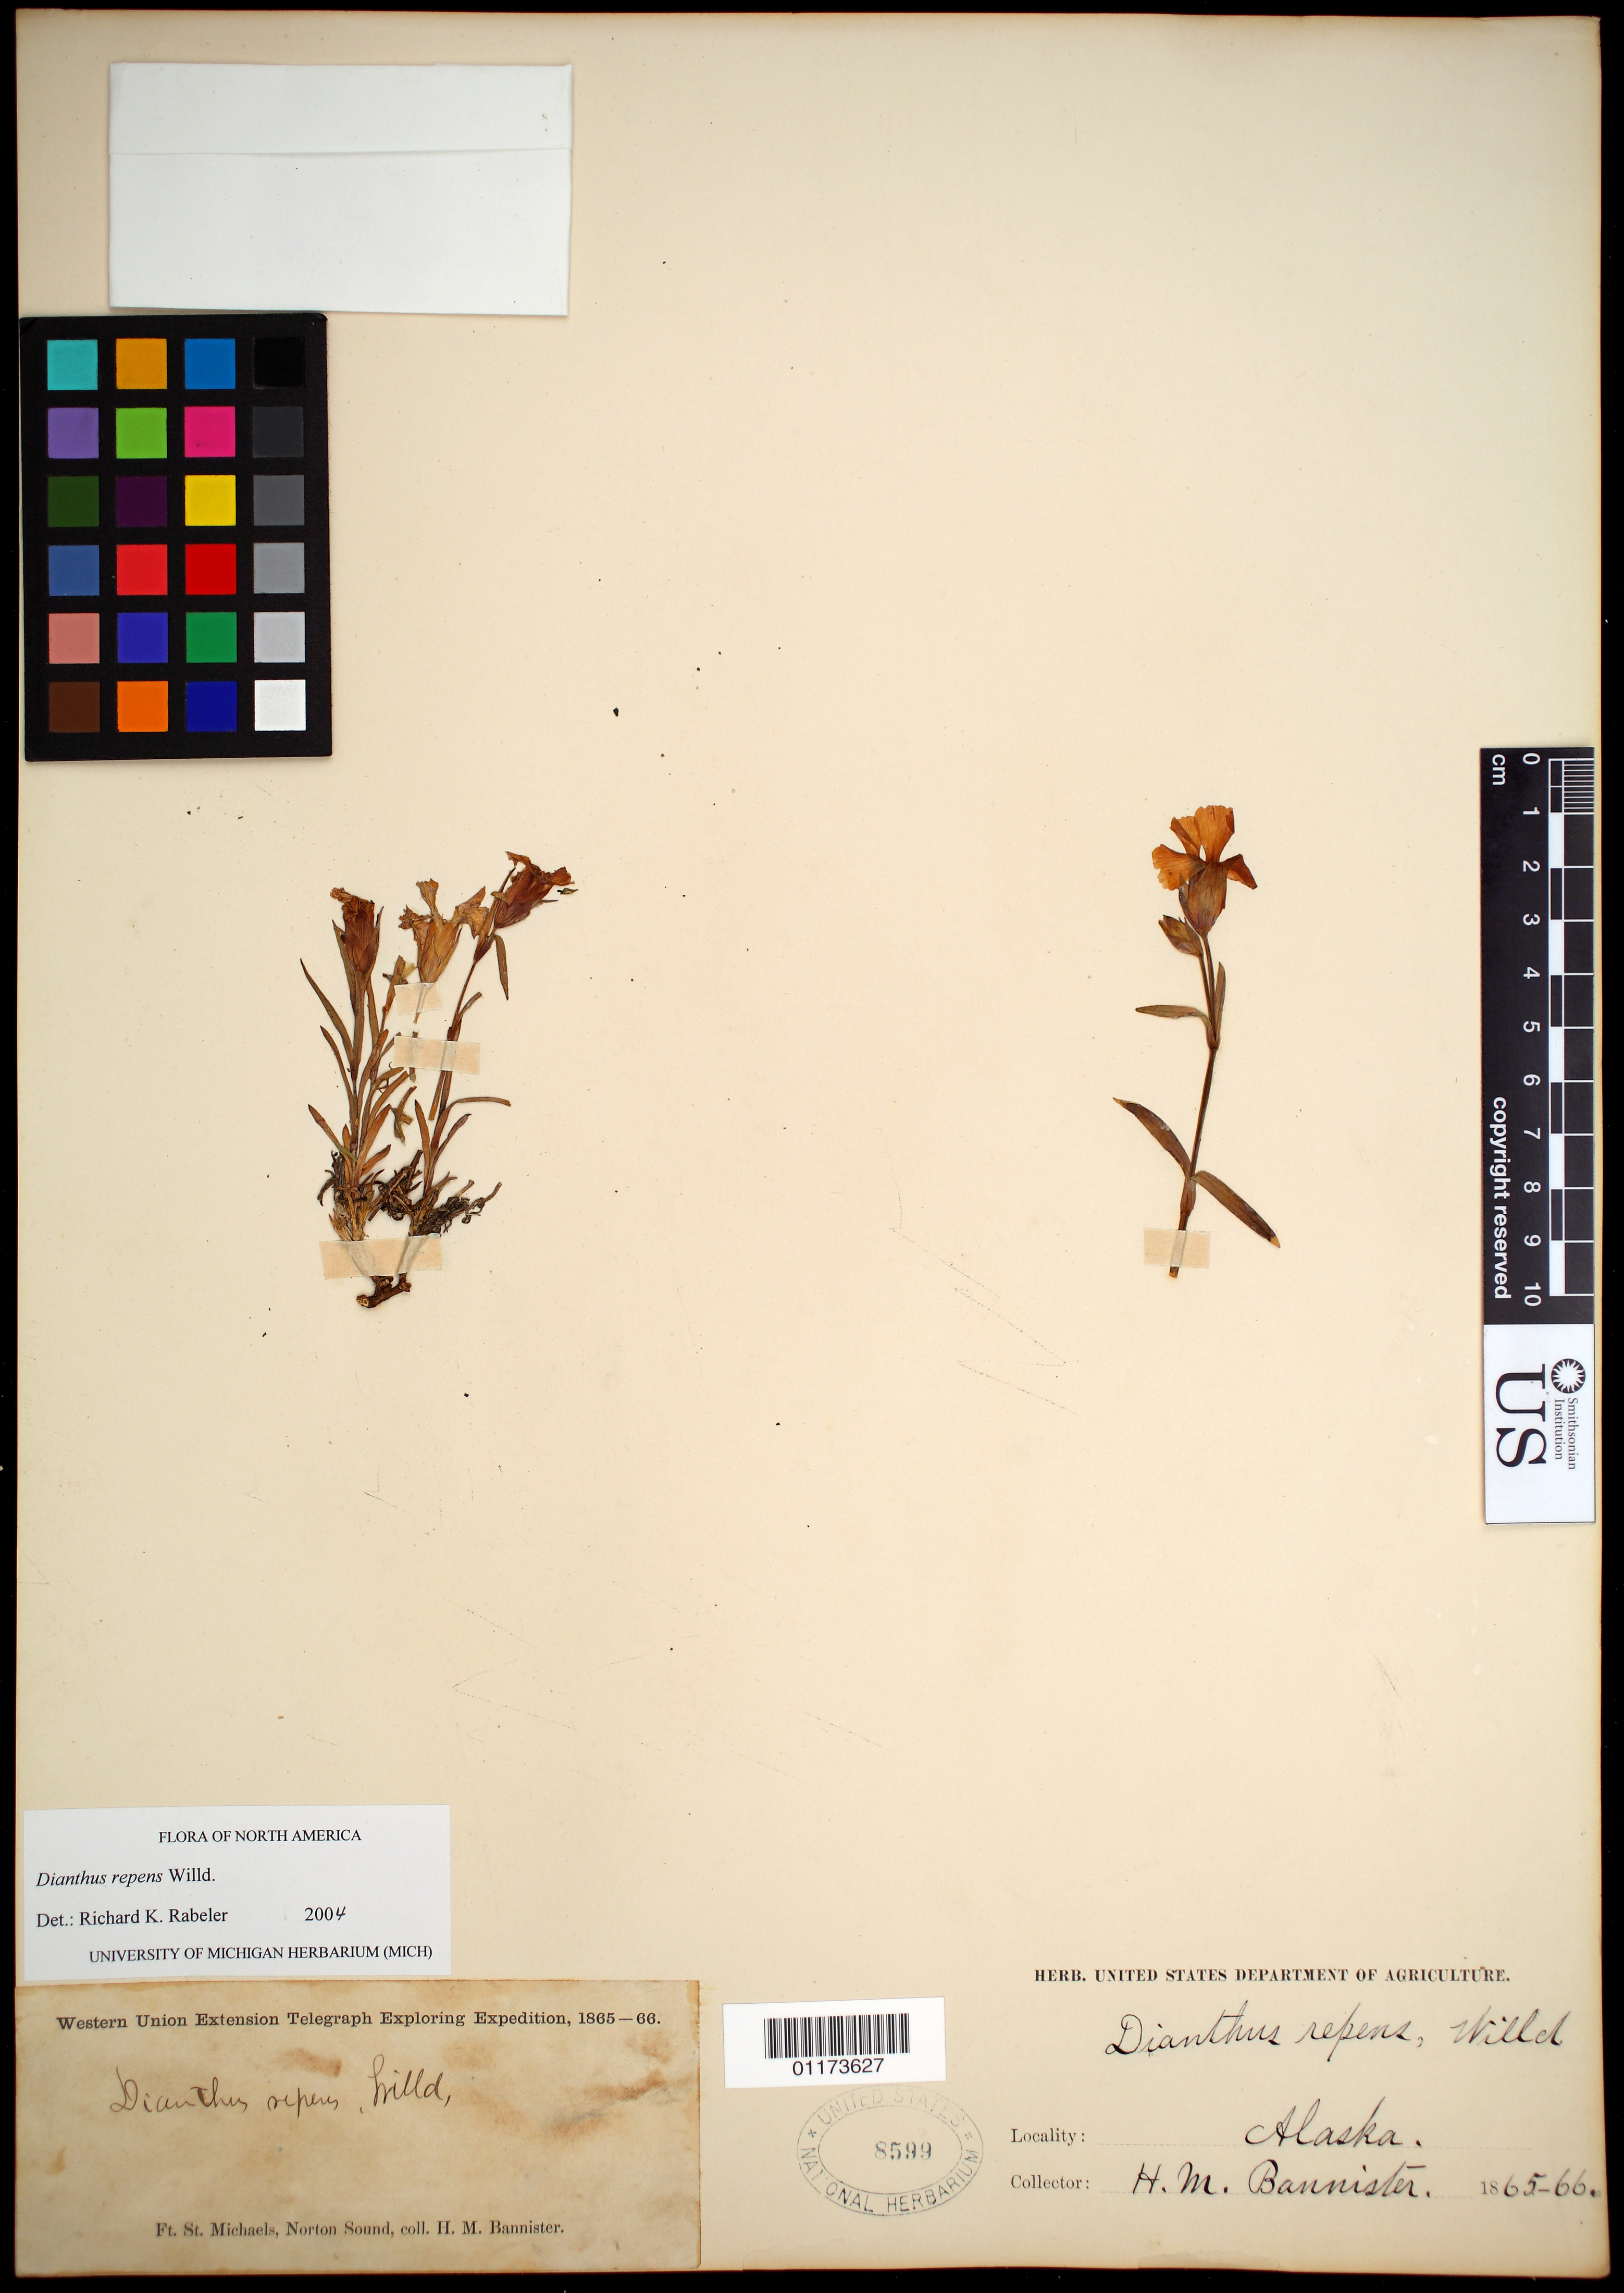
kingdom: Plantae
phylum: Tracheophyta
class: Magnoliopsida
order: Caryophyllales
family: Caryophyllaceae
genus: Dianthus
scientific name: Dianthus repens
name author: L.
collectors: H. Bannister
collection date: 1865/1866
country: United States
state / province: Alaska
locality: Ft. St. Michaels, Norton Sound.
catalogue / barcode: US 8599